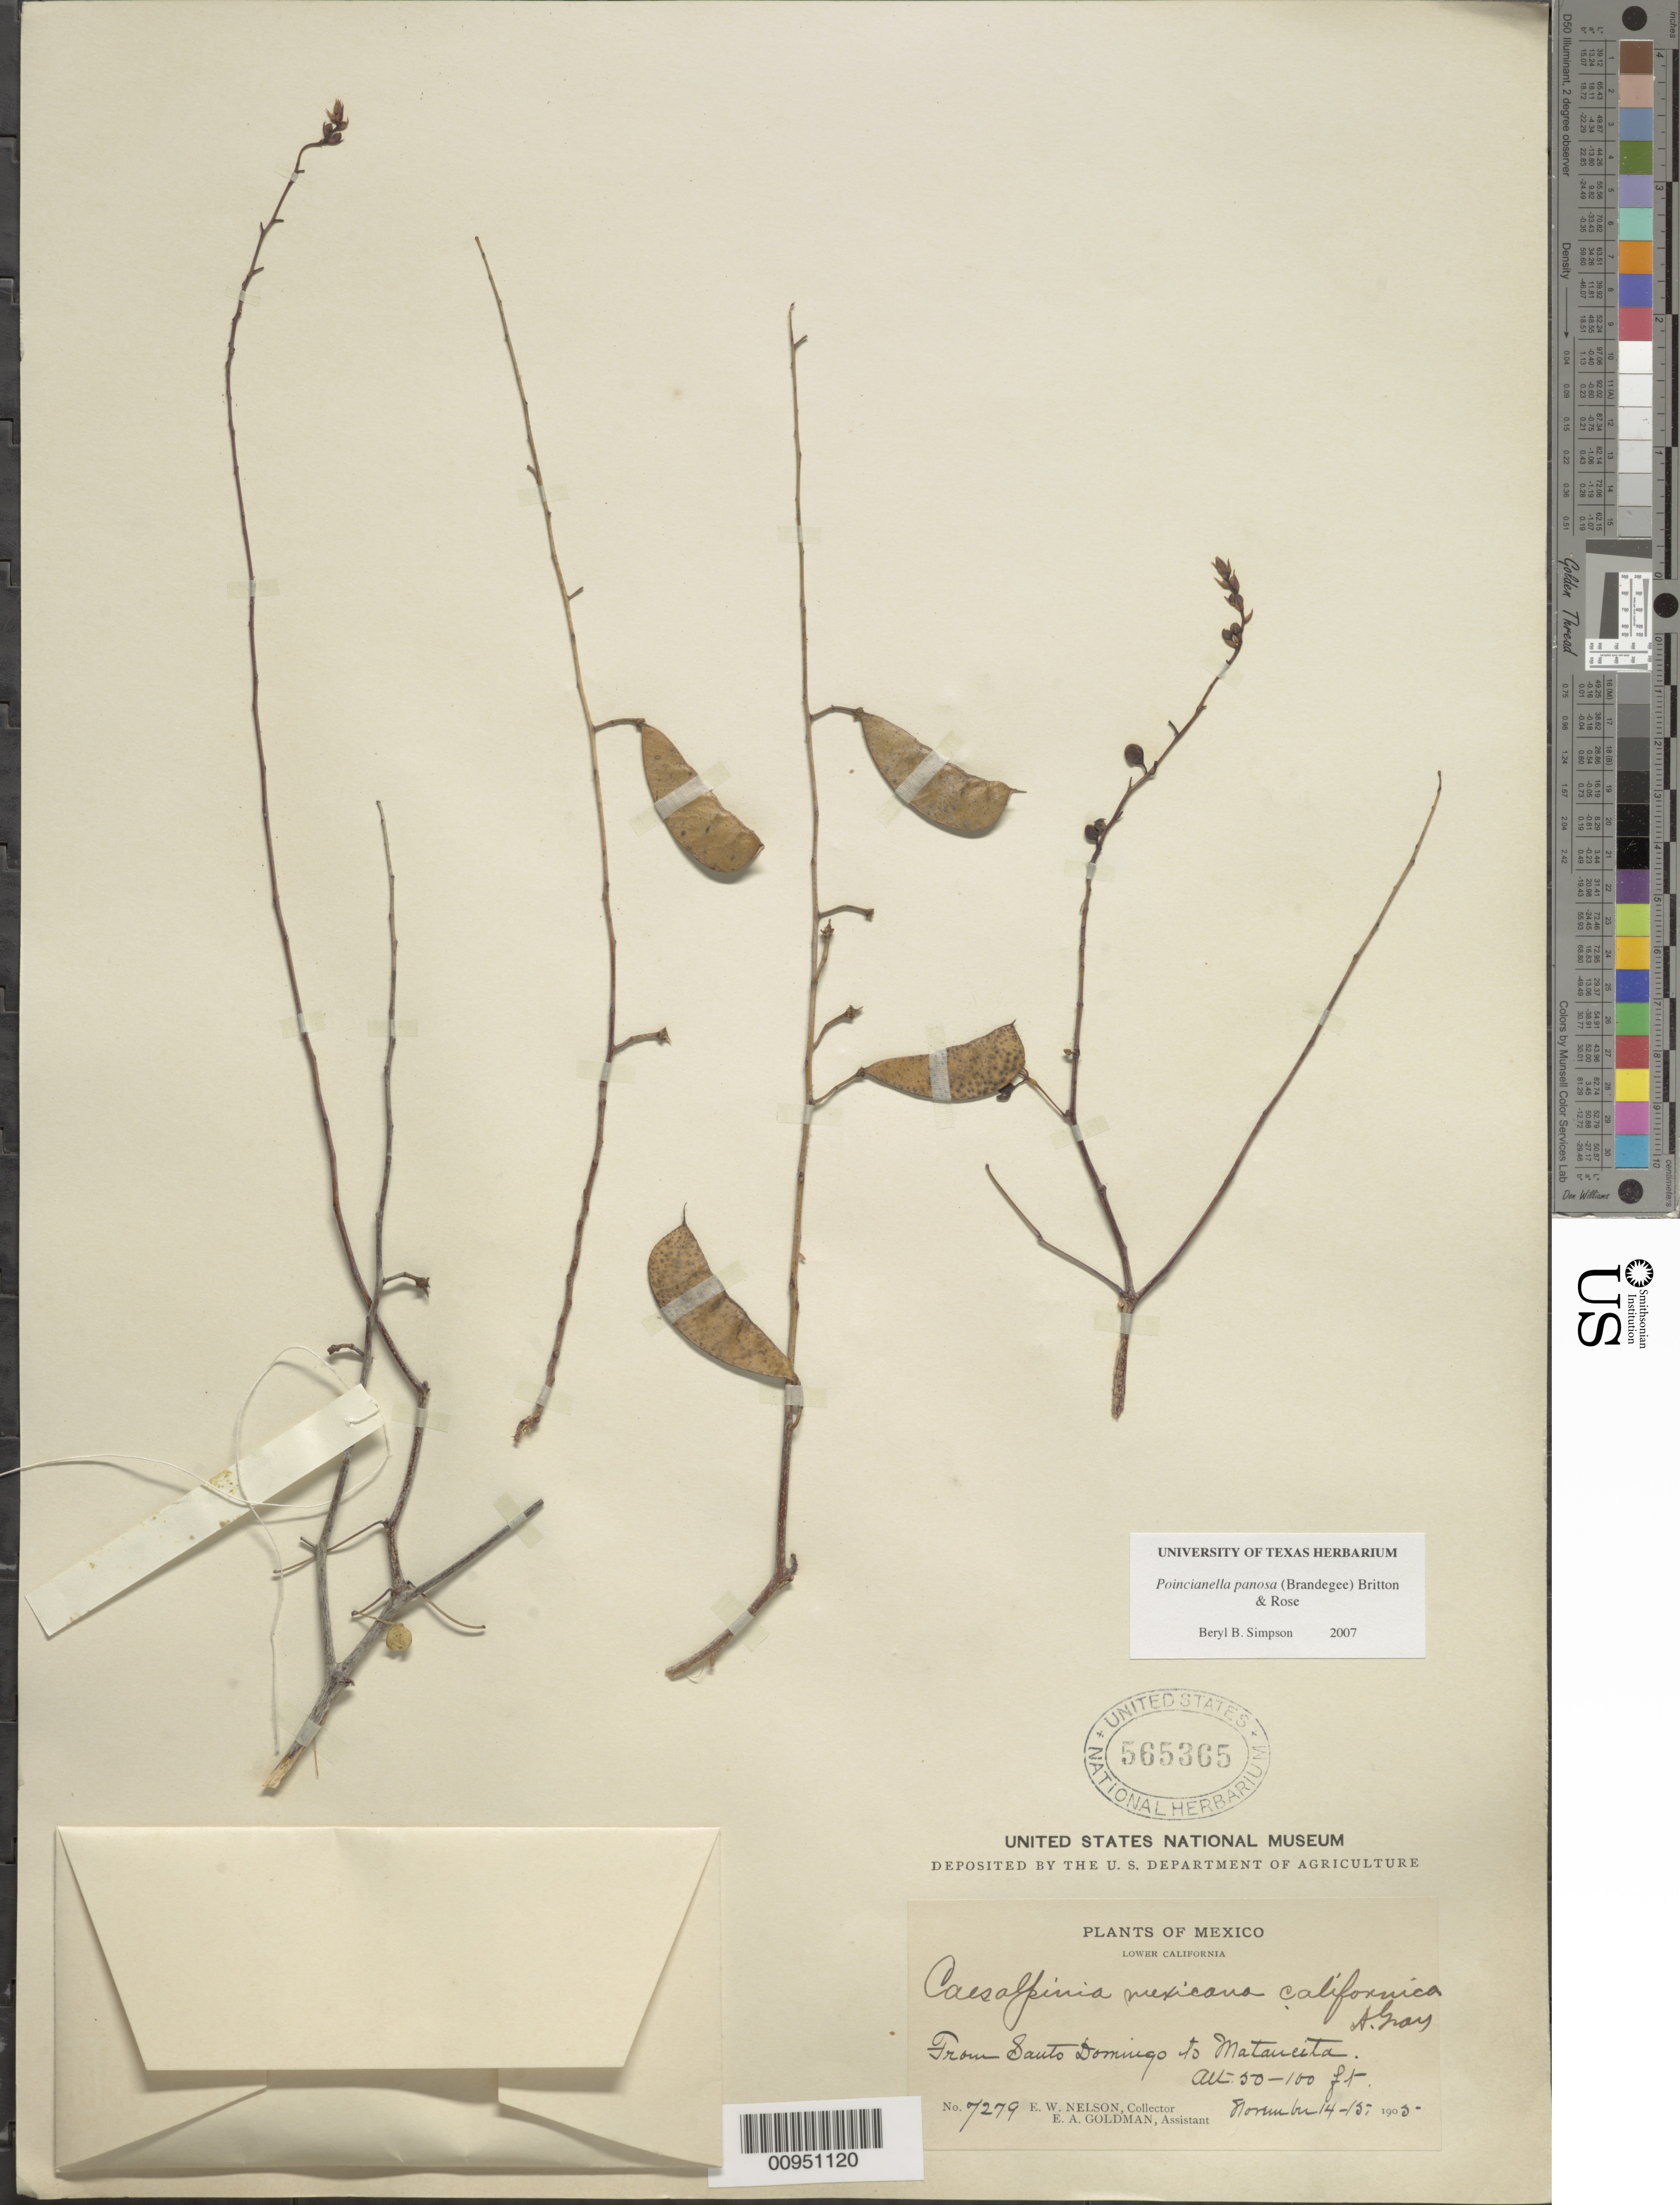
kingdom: Plantae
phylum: Tracheophyta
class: Magnoliopsida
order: Fabales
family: Fabaceae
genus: Erythrostemon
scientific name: Erythrostemon pannosus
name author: (K. Brandegee) Gagnon & G.P. Lewis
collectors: E. W. Nelson & E. A. Goldman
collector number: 7279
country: Mexico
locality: From Santo Domingo to Matanesta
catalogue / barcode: US 565365